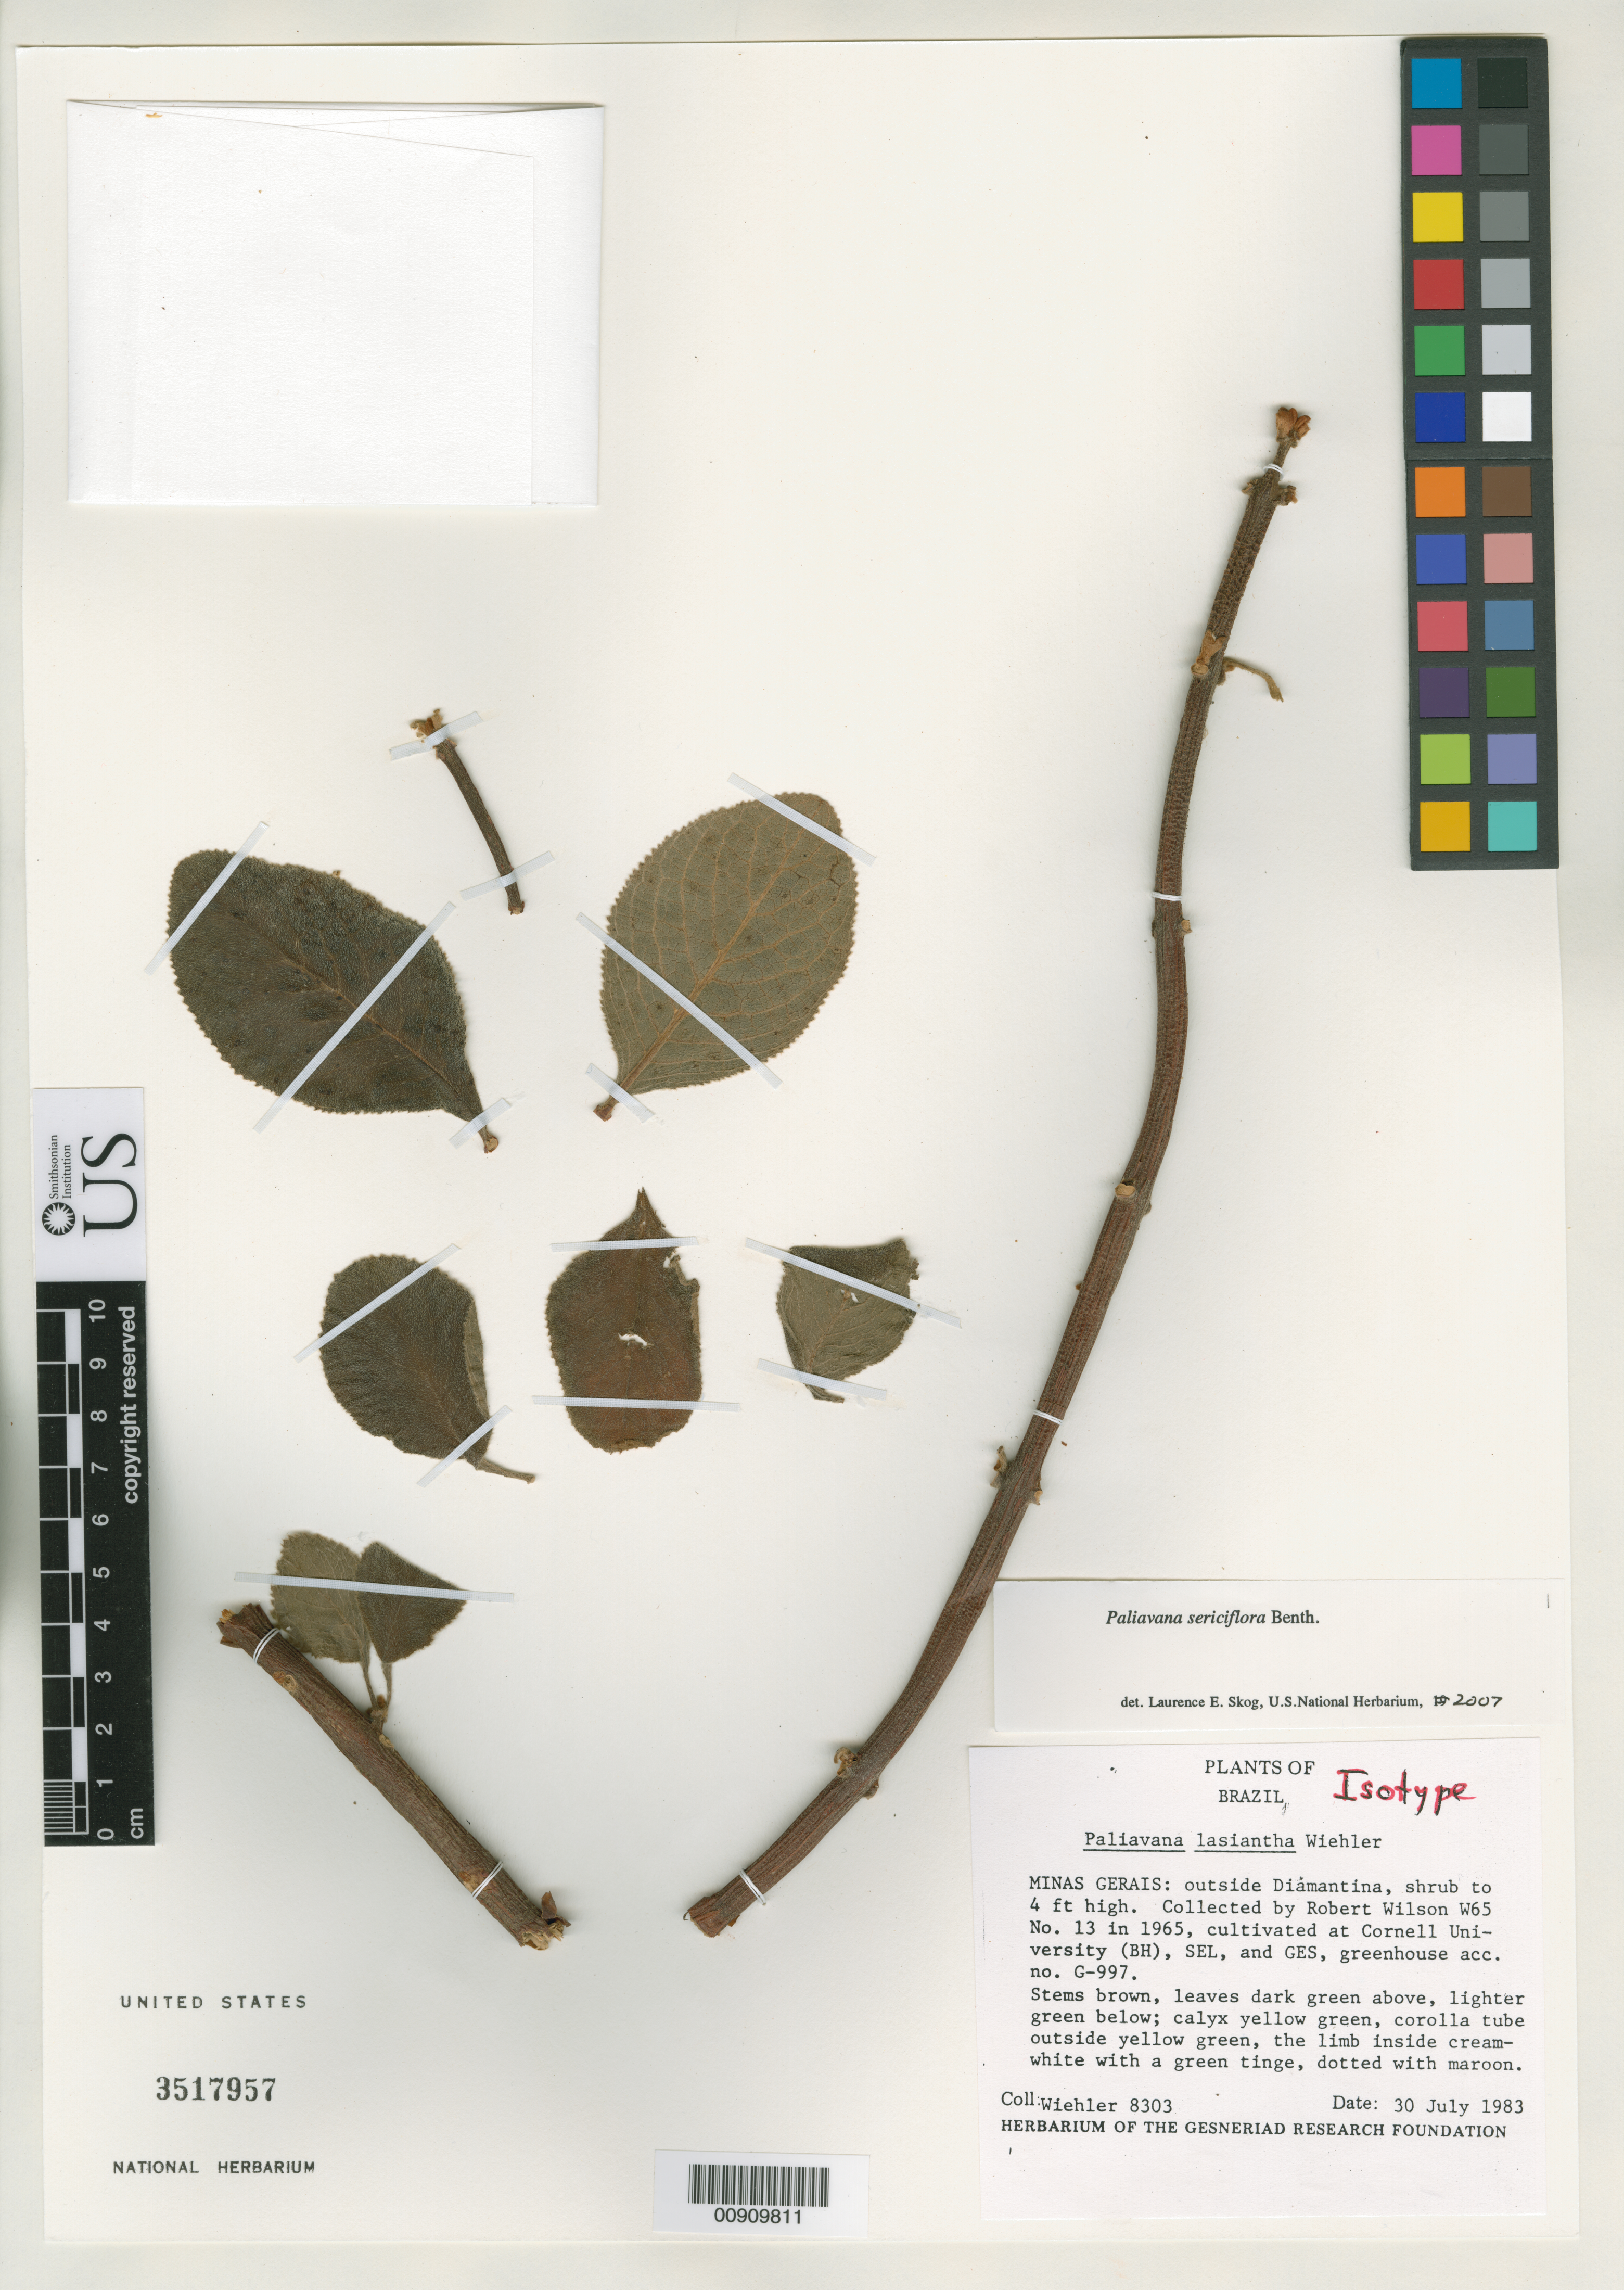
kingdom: Plantae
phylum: Tracheophyta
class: Magnoliopsida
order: Lamiales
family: Gesneriaceae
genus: Paliavana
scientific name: Paliavana lasiantha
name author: Wiehler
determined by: Skog, Laurence E.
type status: Isotype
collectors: H. J. Wiehler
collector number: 8303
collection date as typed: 30 Jul 1983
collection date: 1983-07-30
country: Brazil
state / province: Minas Gerais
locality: Minas Gerais: outside Diamantina.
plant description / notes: Name previously published in Selbyana 6(1-4) : 179 (1983) as nom. inval. (no type cited). Cited by J.R. Clark et al., Selbyana 24: 119-140 (2003).; Collected by Robert Wilson W65 No. 13 in 1965, cultivated at Cornell University (BH), SEL, and GES, greenhouse acc. No. G-997.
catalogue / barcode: US 3517957